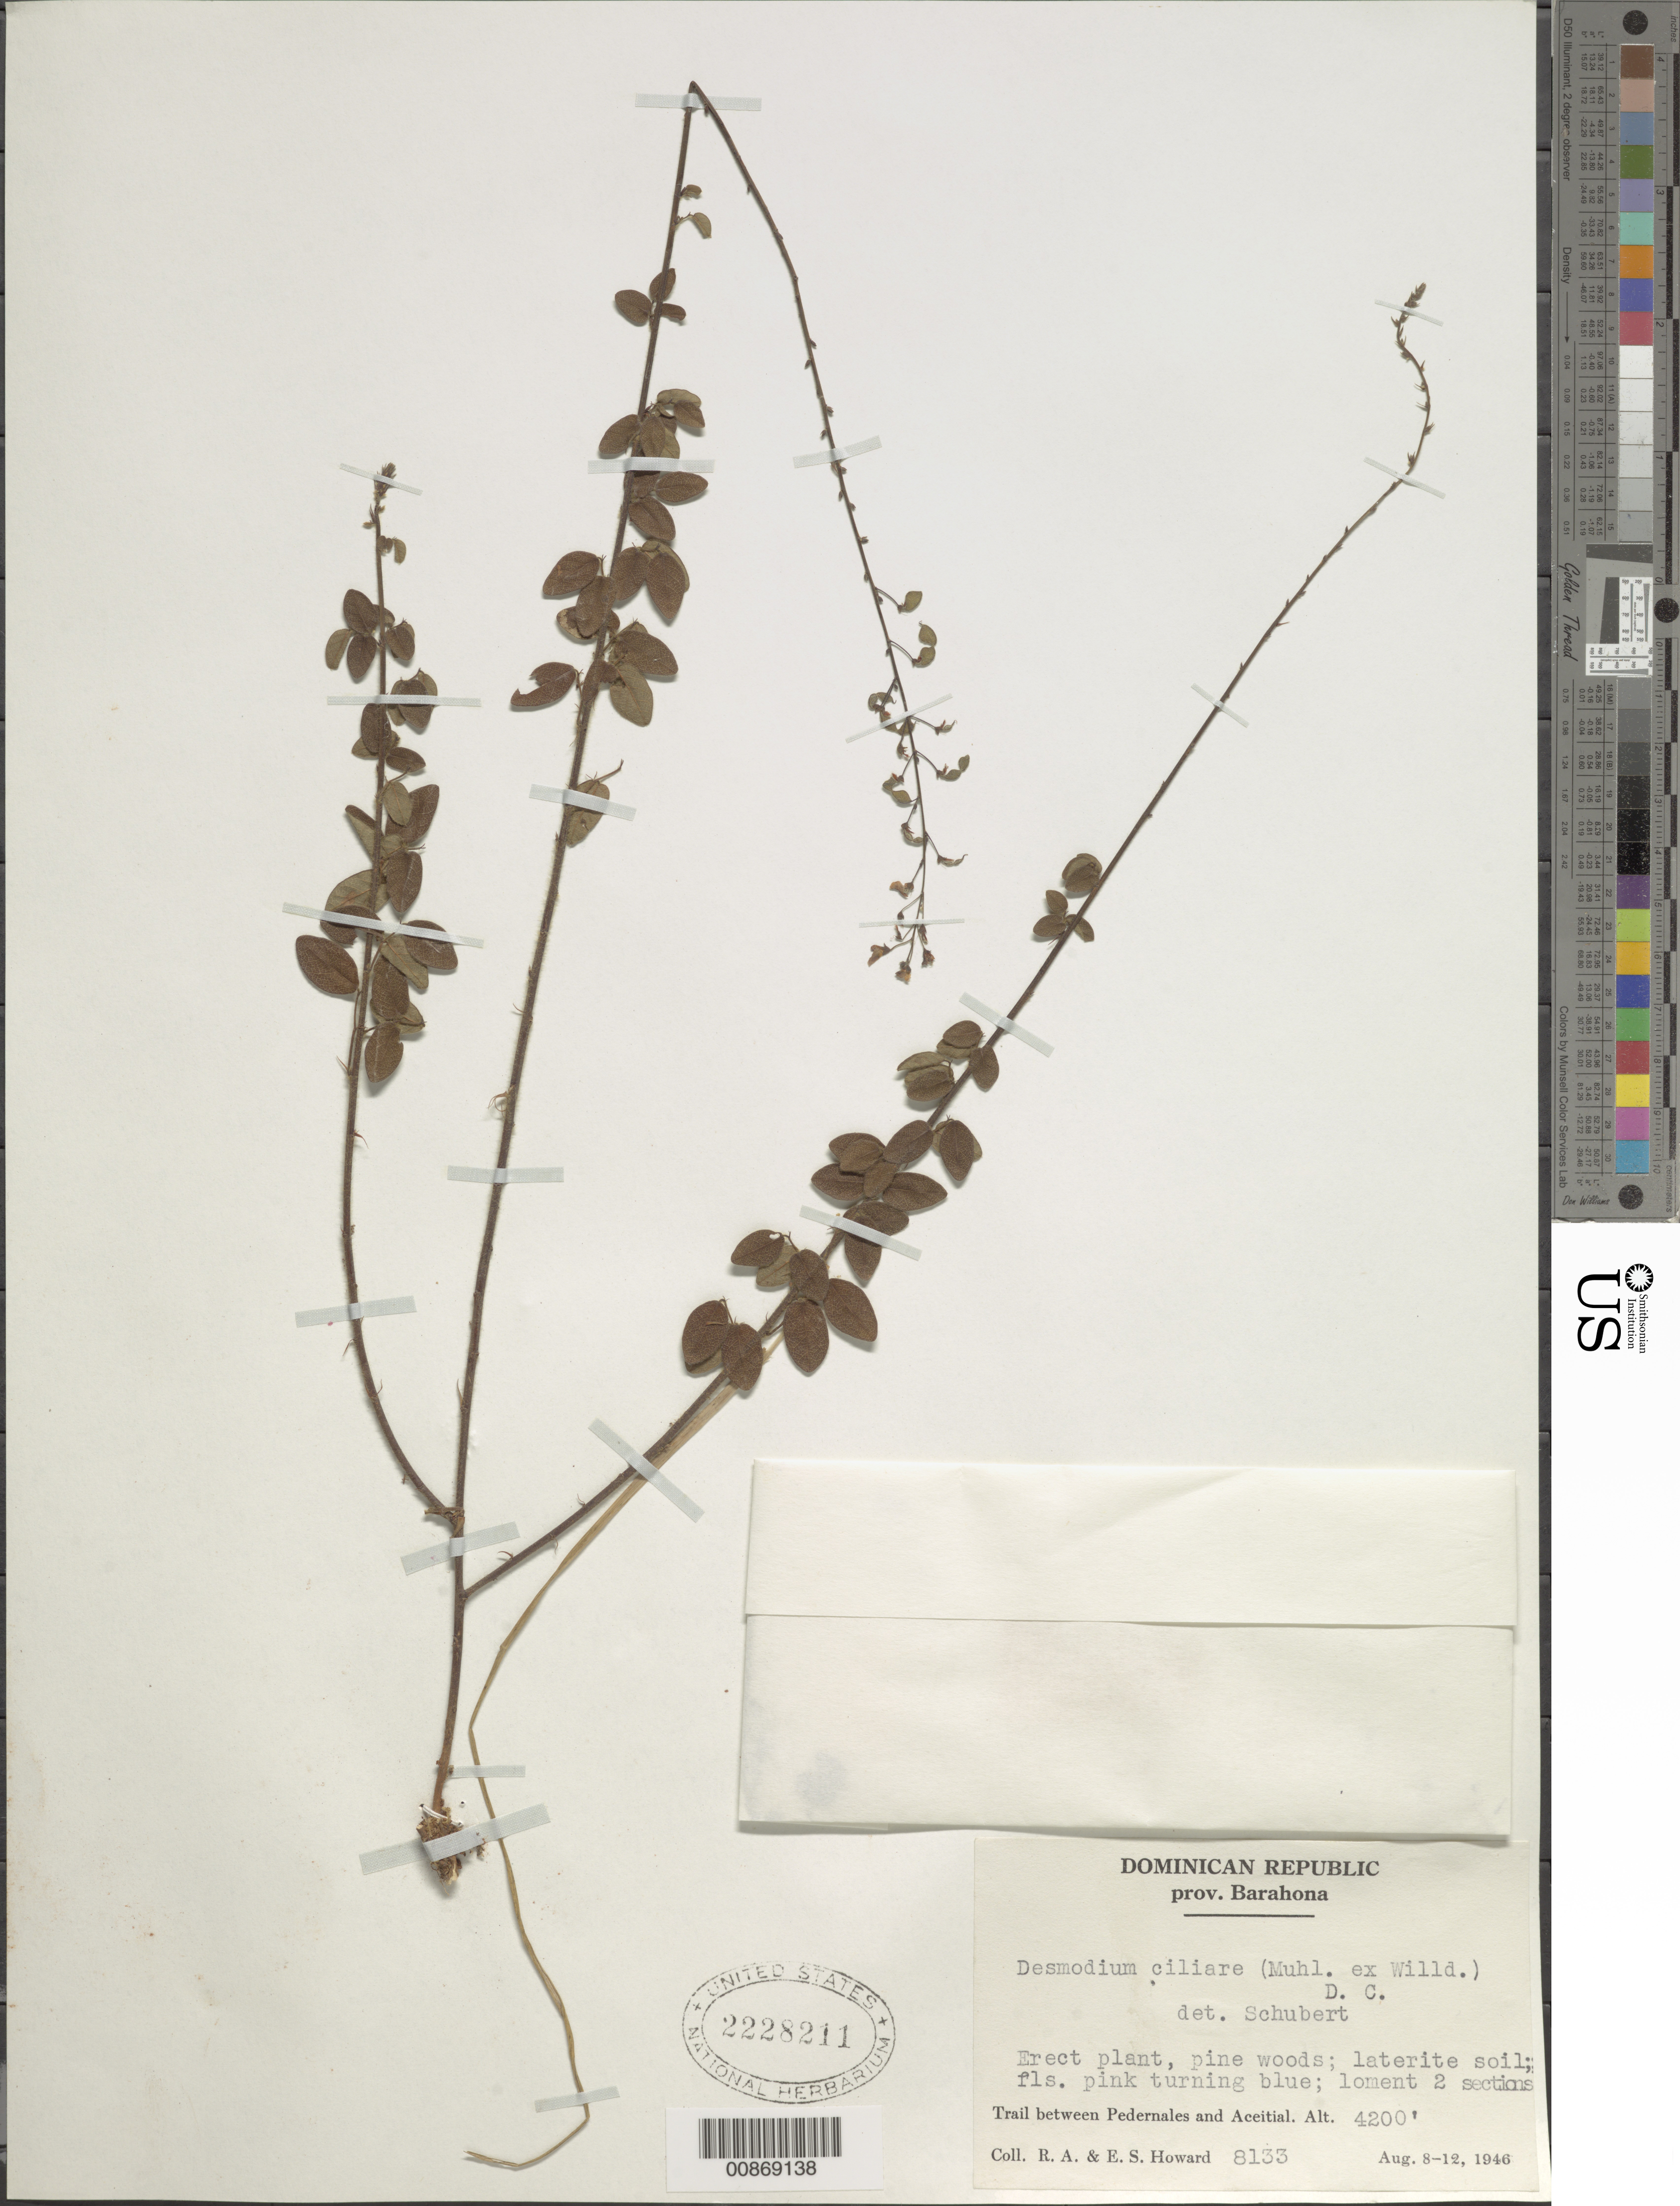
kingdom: Plantae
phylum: Tracheophyta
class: Magnoliopsida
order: Fabales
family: Fabaceae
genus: Desmodium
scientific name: Desmodium ciliare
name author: (Muhl. ex Willd.) DC.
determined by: Schubert, Bernice G.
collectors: R. A. Howard & E. S. Howard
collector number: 8133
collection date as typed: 08 Aug 1946 to 12 Aug 1946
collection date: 1946-08-08/1946-08-12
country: Dominican Republic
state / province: Barahona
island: Hispaniola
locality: Trail between Pedernales and Aceitial.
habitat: Pine woods; laterite soil.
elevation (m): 1280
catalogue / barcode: US 2228211